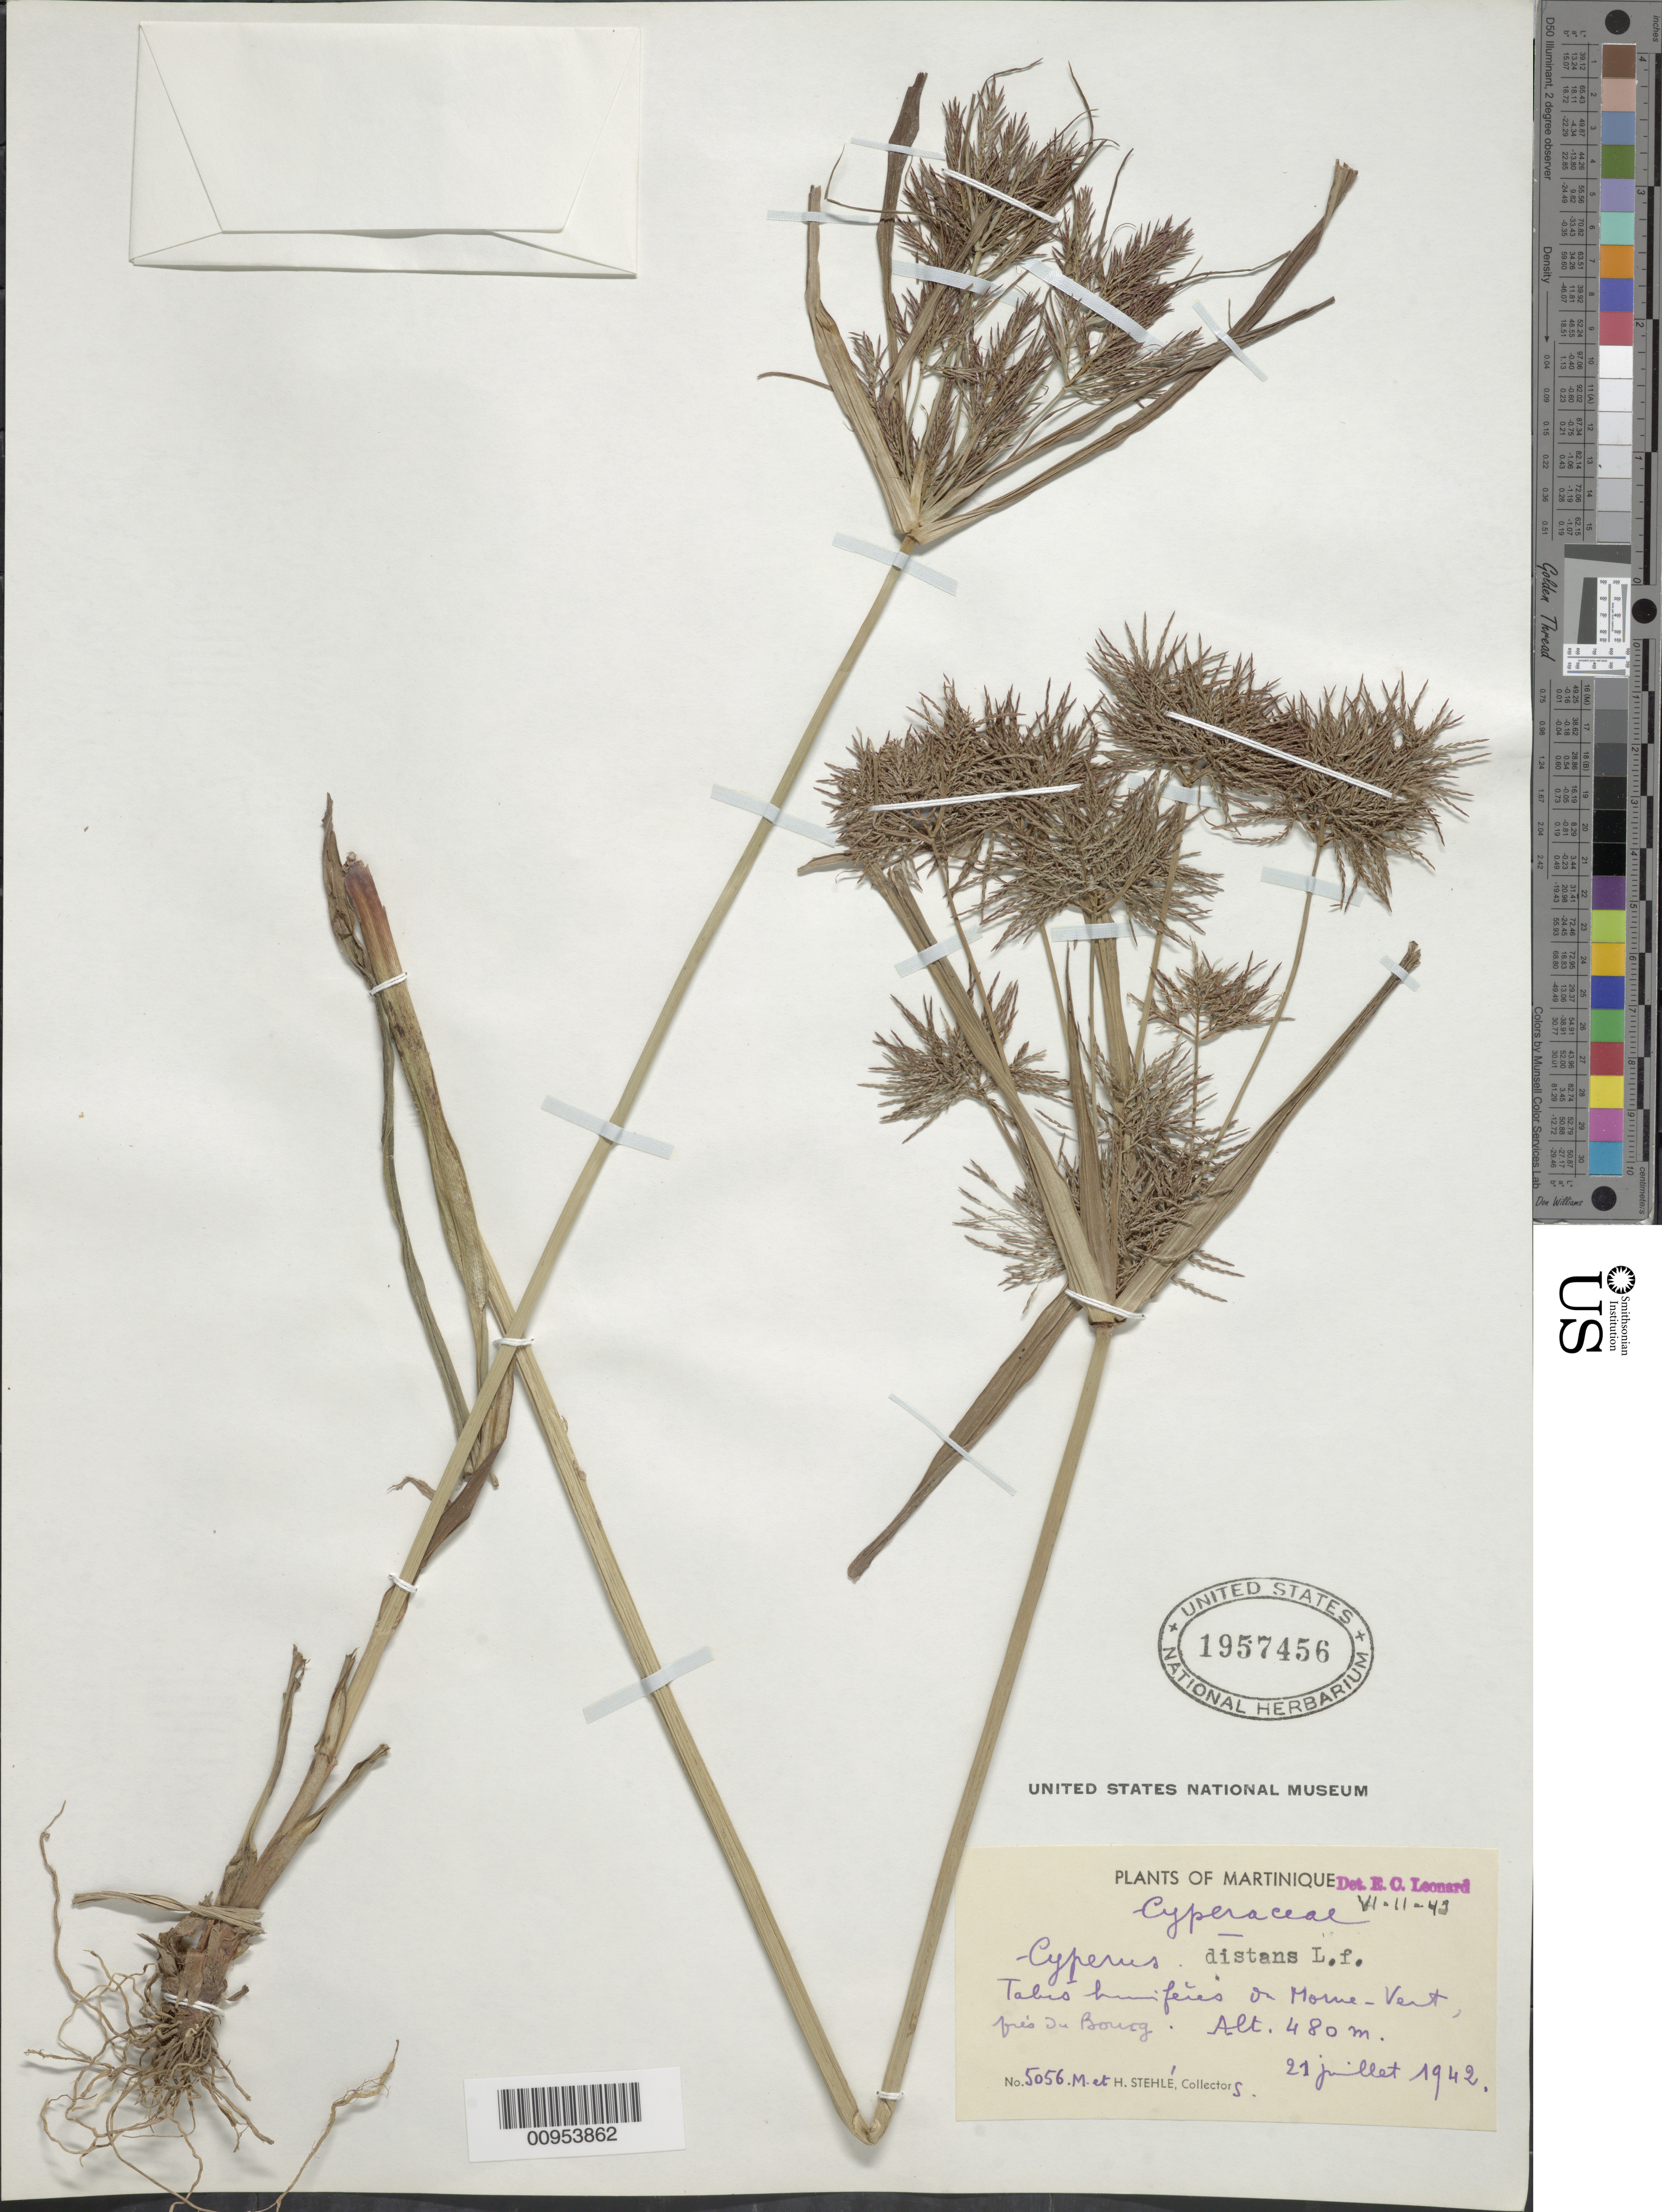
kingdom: Plantae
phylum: Tracheophyta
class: Liliopsida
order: Poales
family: Cyperaceae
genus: Cyperus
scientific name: Cyperus distans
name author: L. f.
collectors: H. Stehlé & M. Stehlé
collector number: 5056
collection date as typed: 21 Jul 1942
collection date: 1942-07-21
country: Martinique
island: Martinique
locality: Morne Vert, prés du Bourg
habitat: "tabis humifeies"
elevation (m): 480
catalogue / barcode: US 1957456